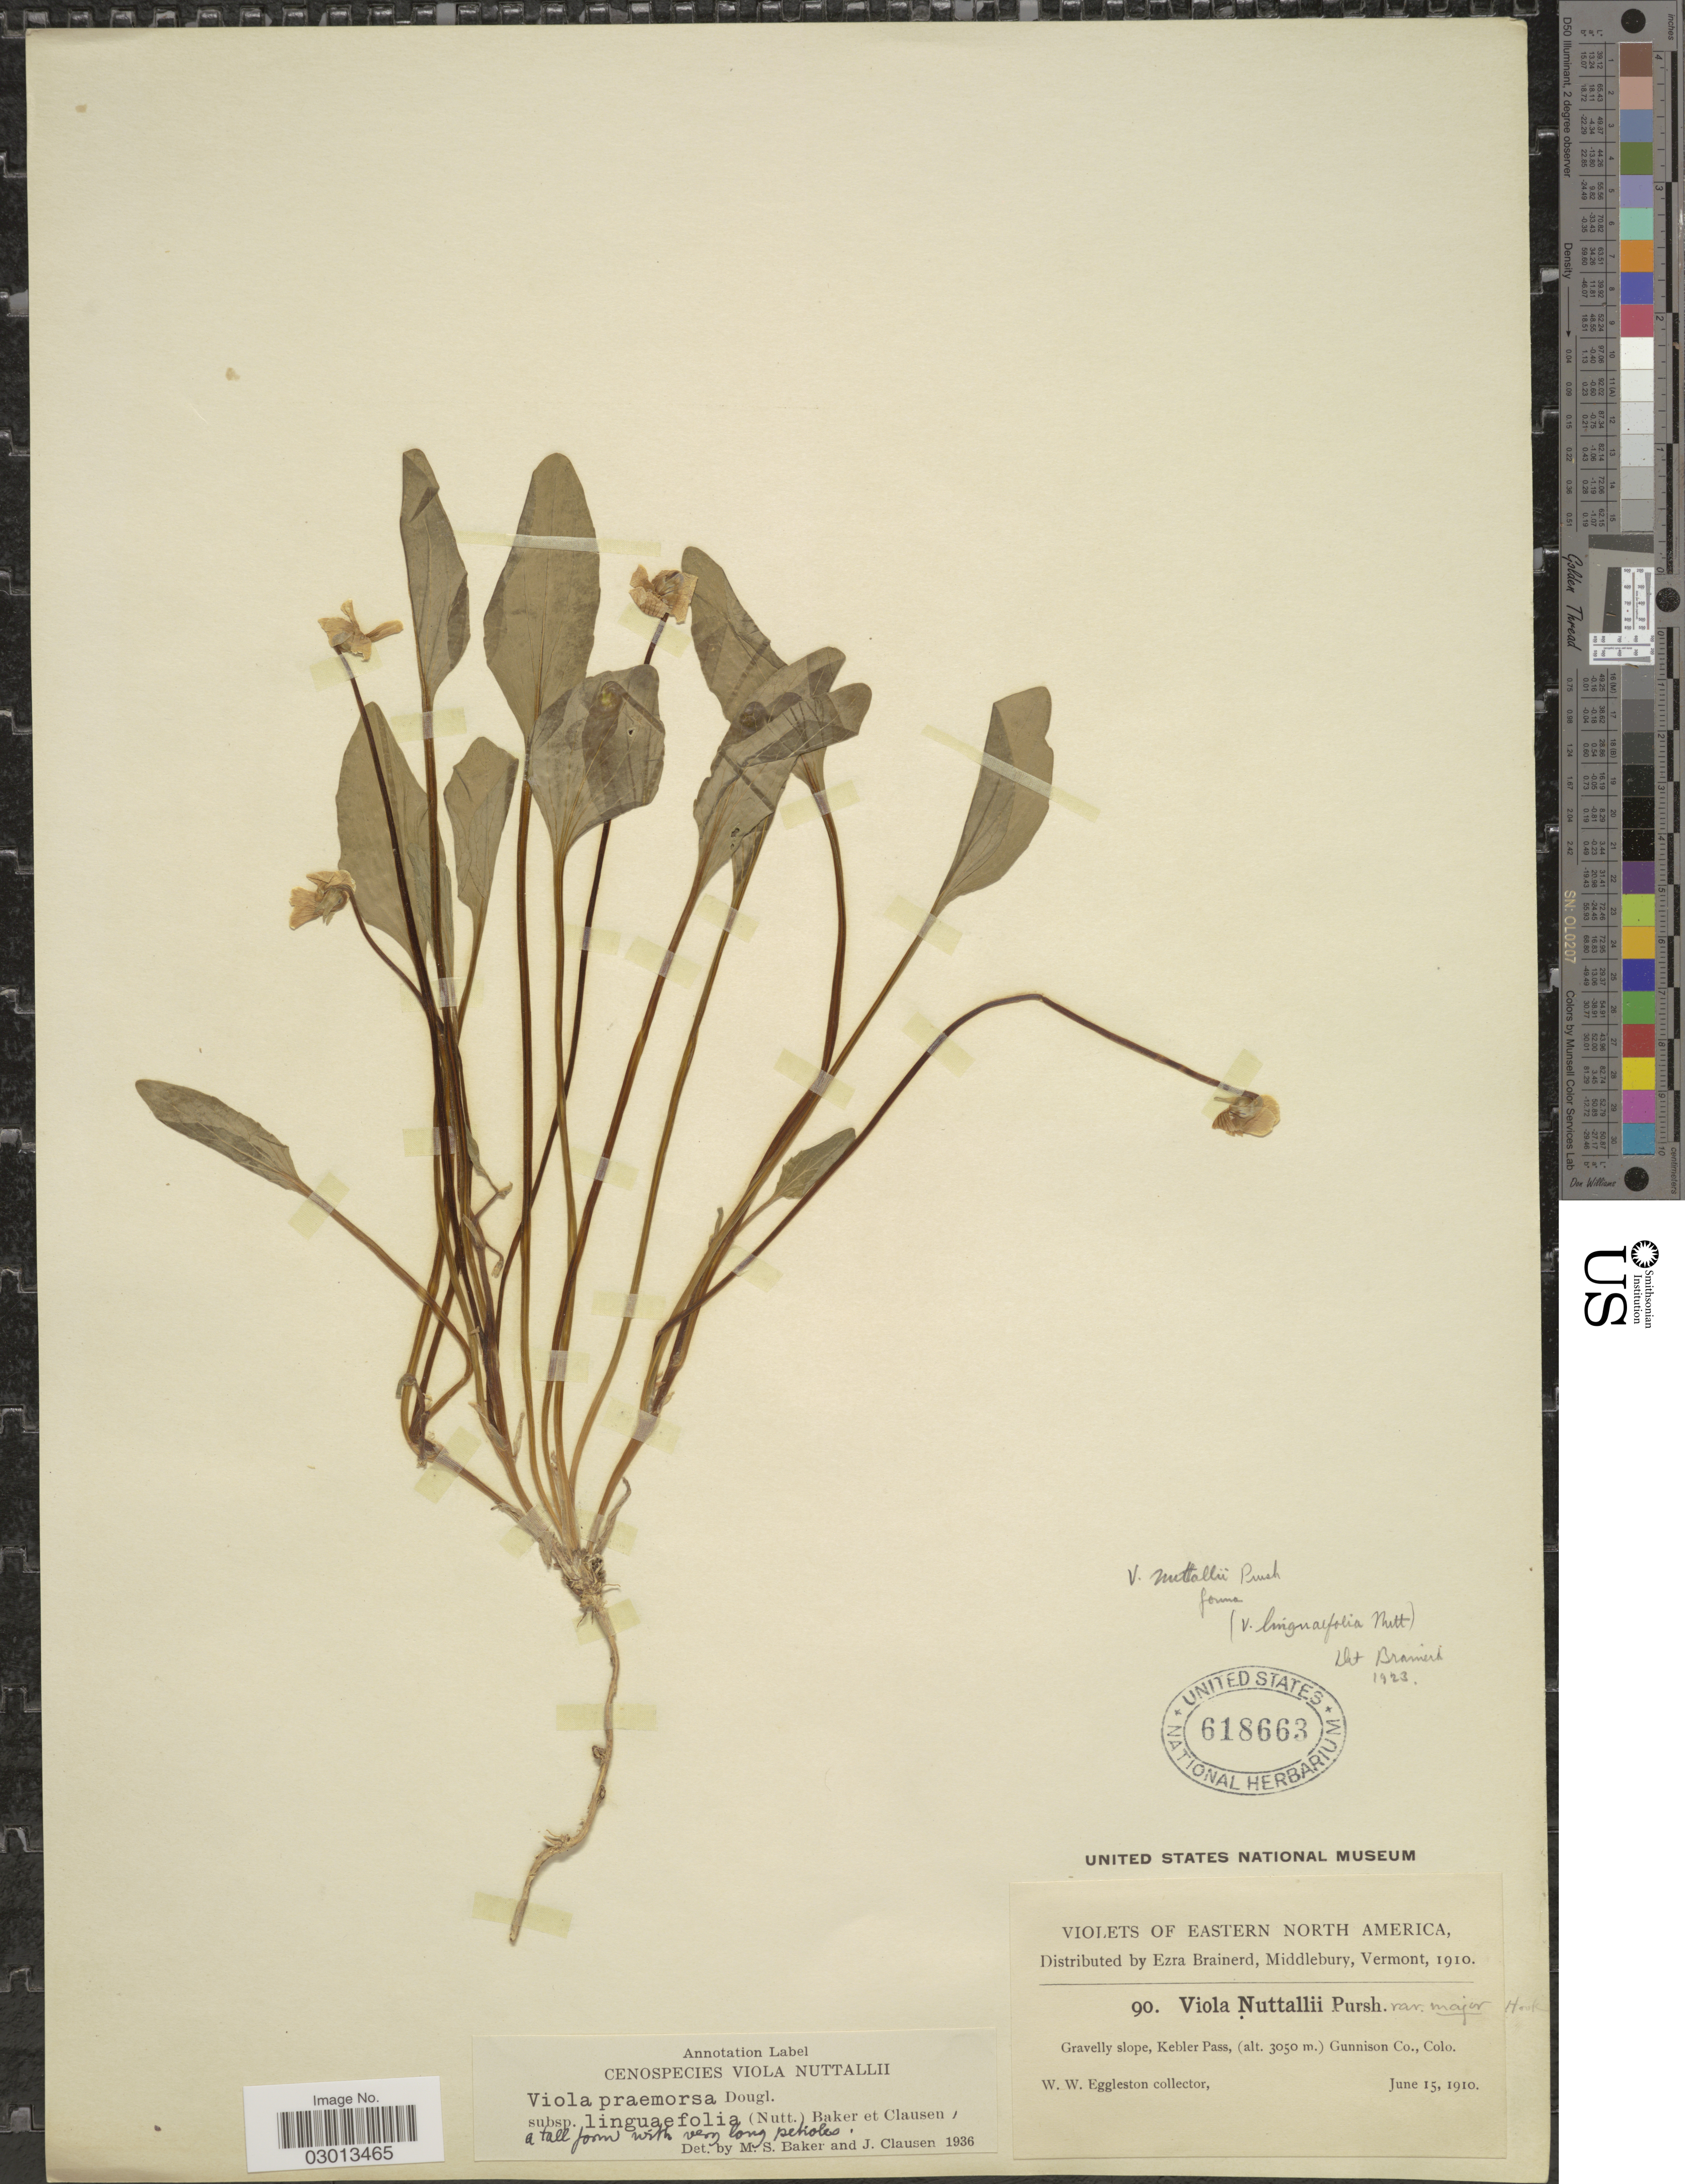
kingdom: Plantae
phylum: Tracheophyta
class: Magnoliopsida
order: Malpighiales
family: Violaceae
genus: Viola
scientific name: Viola praemorsa subsp. linguifolia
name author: (Nutt.) M.S. Baker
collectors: W. W. Eggleston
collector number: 90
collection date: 1910-06-15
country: United States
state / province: Colorado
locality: Eastern North America. Kebler Pass. Gunnison Co.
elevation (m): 3050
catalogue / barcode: US 618663